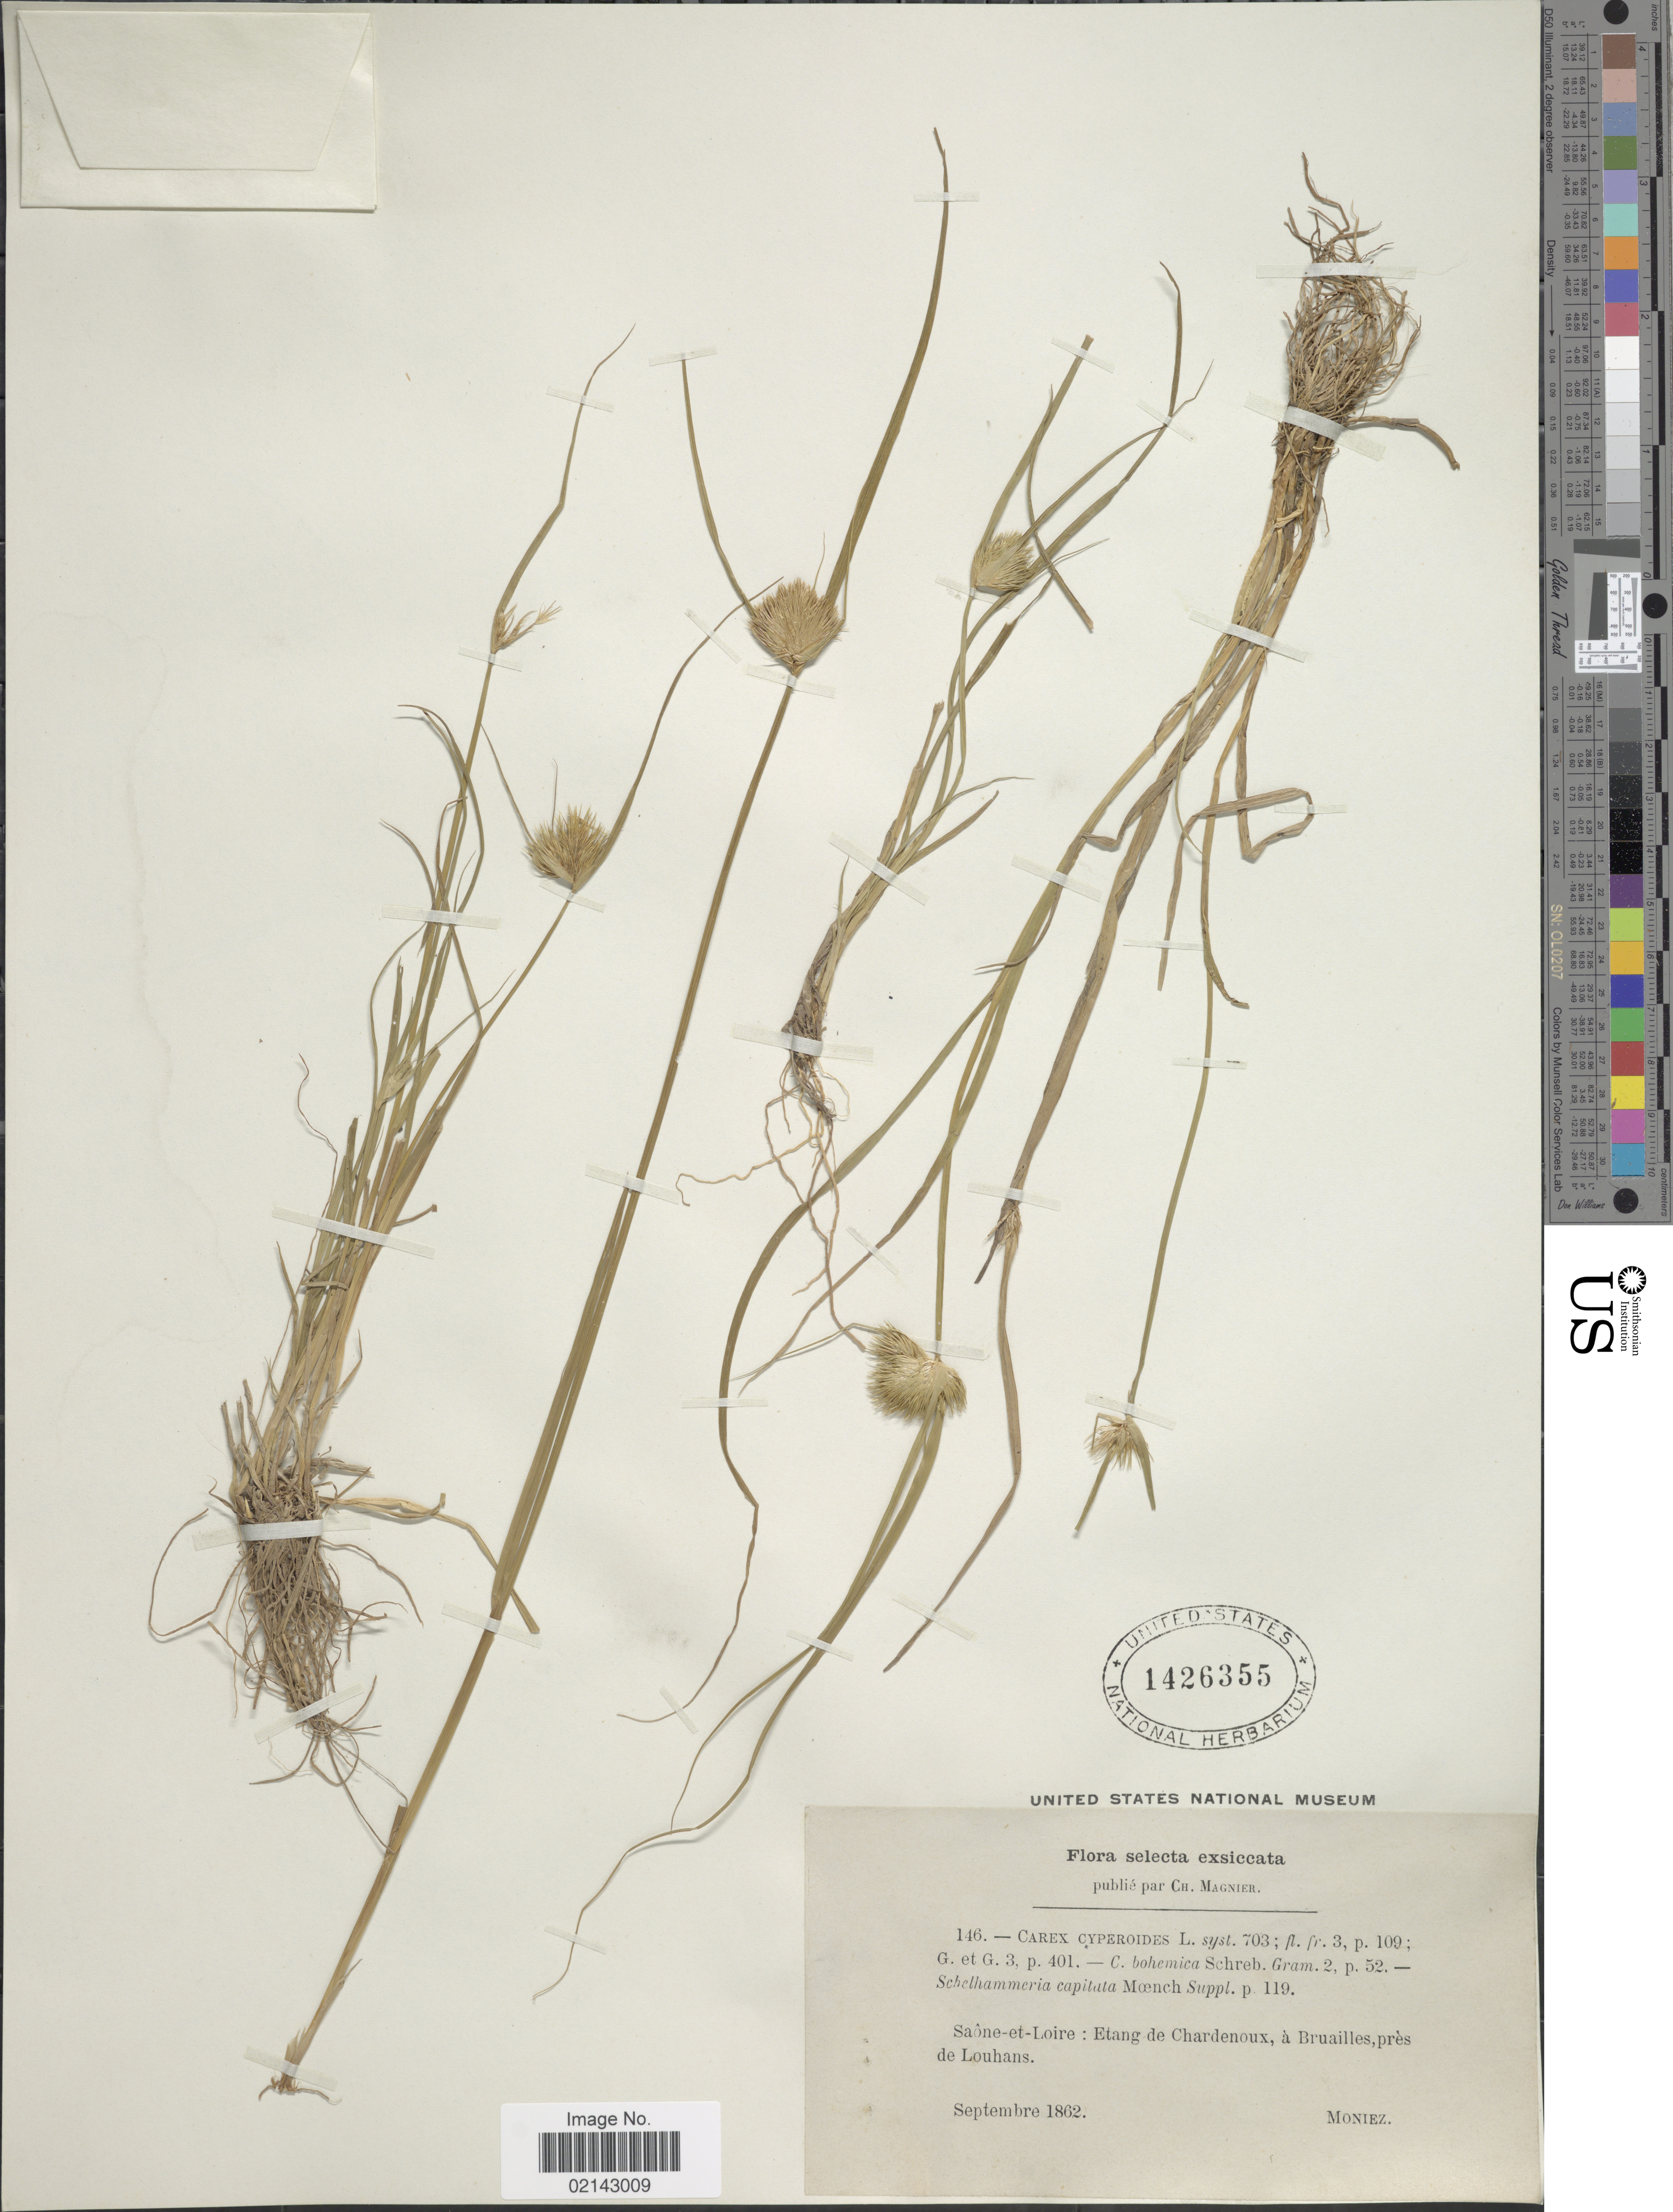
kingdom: Plantae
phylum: Tracheophyta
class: Liliopsida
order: Poales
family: Cyperaceae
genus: Carex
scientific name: Carex bohemica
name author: Schreb.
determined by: Strong, Mark T., (BOT), Smithsonian Institution - National Museum of Natural History (UNITED STATES)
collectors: Moniez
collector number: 146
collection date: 1862-09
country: France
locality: Saone-et-Loire: Etang de Chardenoux, a Bruailles, pres de Louhans.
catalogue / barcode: US 1426355